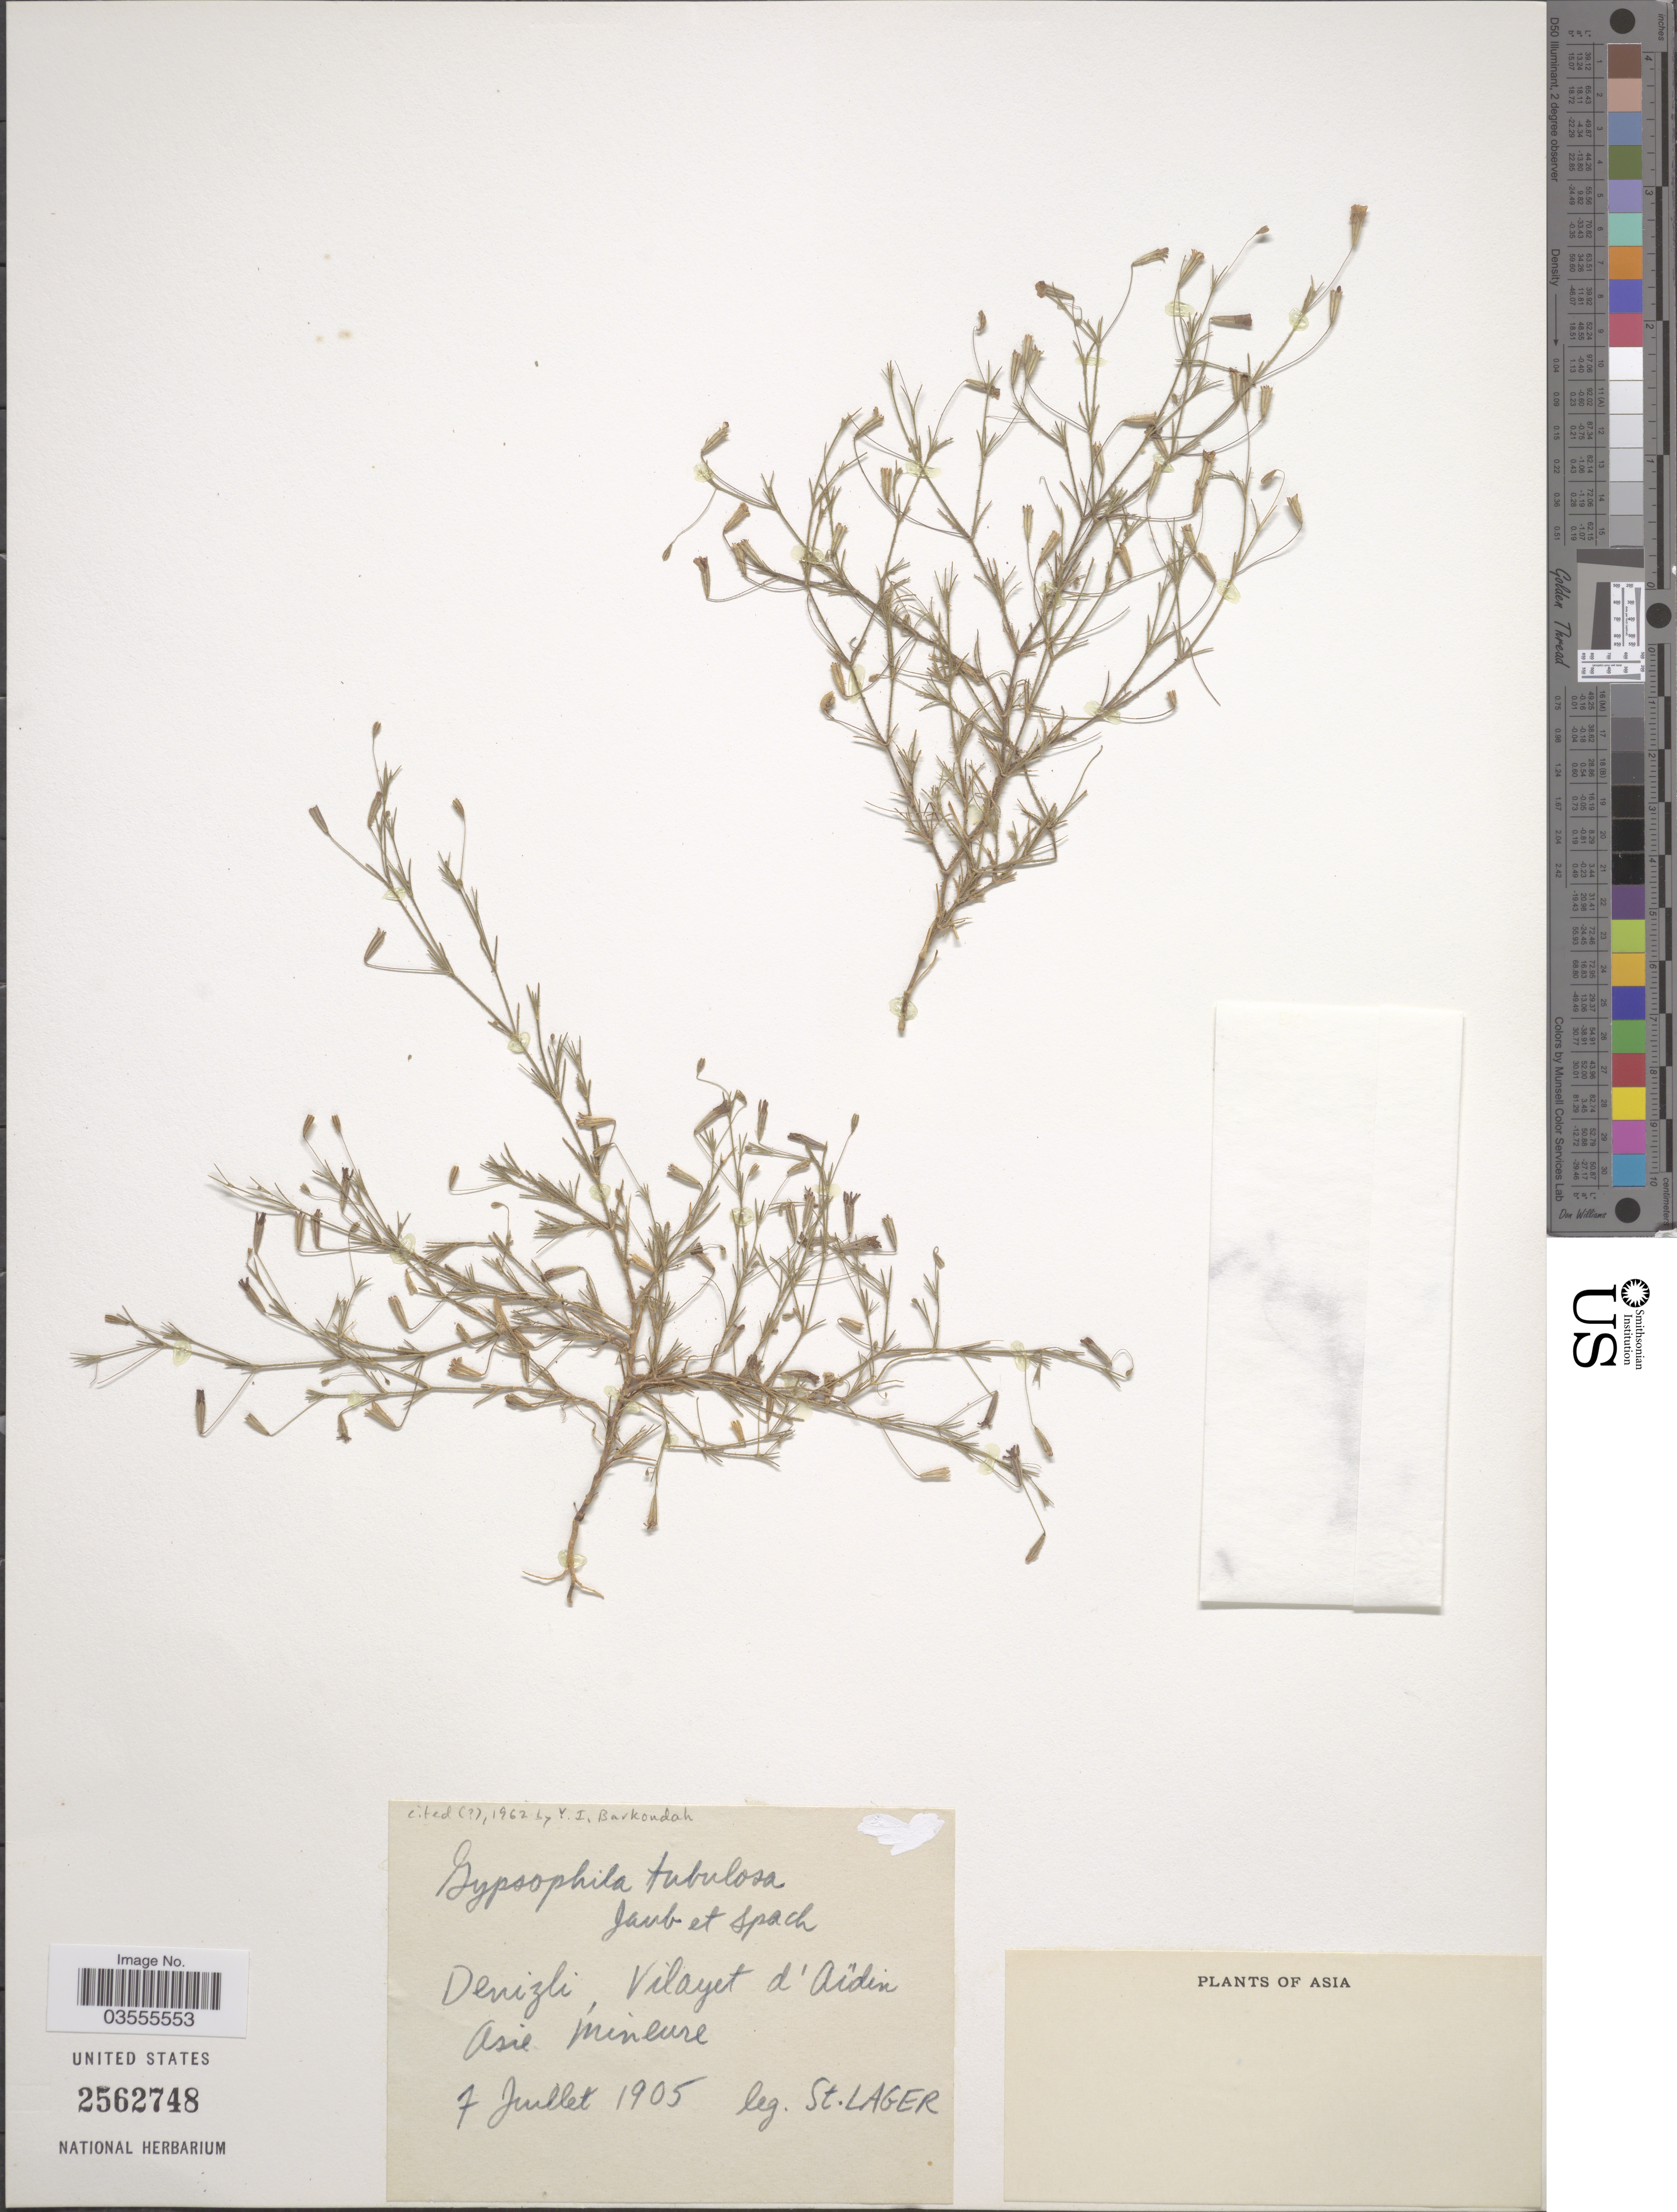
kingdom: Plantae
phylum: Tracheophyta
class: Magnoliopsida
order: Caryophyllales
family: Caryophyllaceae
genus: Gypsophila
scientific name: Gypsophila tubulosa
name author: (Jaub. & Spach) Boiss.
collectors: -. St. Lager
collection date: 1905-07-07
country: Turkey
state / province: Denizli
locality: Vilayet d'Aïdin Asie mineure.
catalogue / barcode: US 2562748